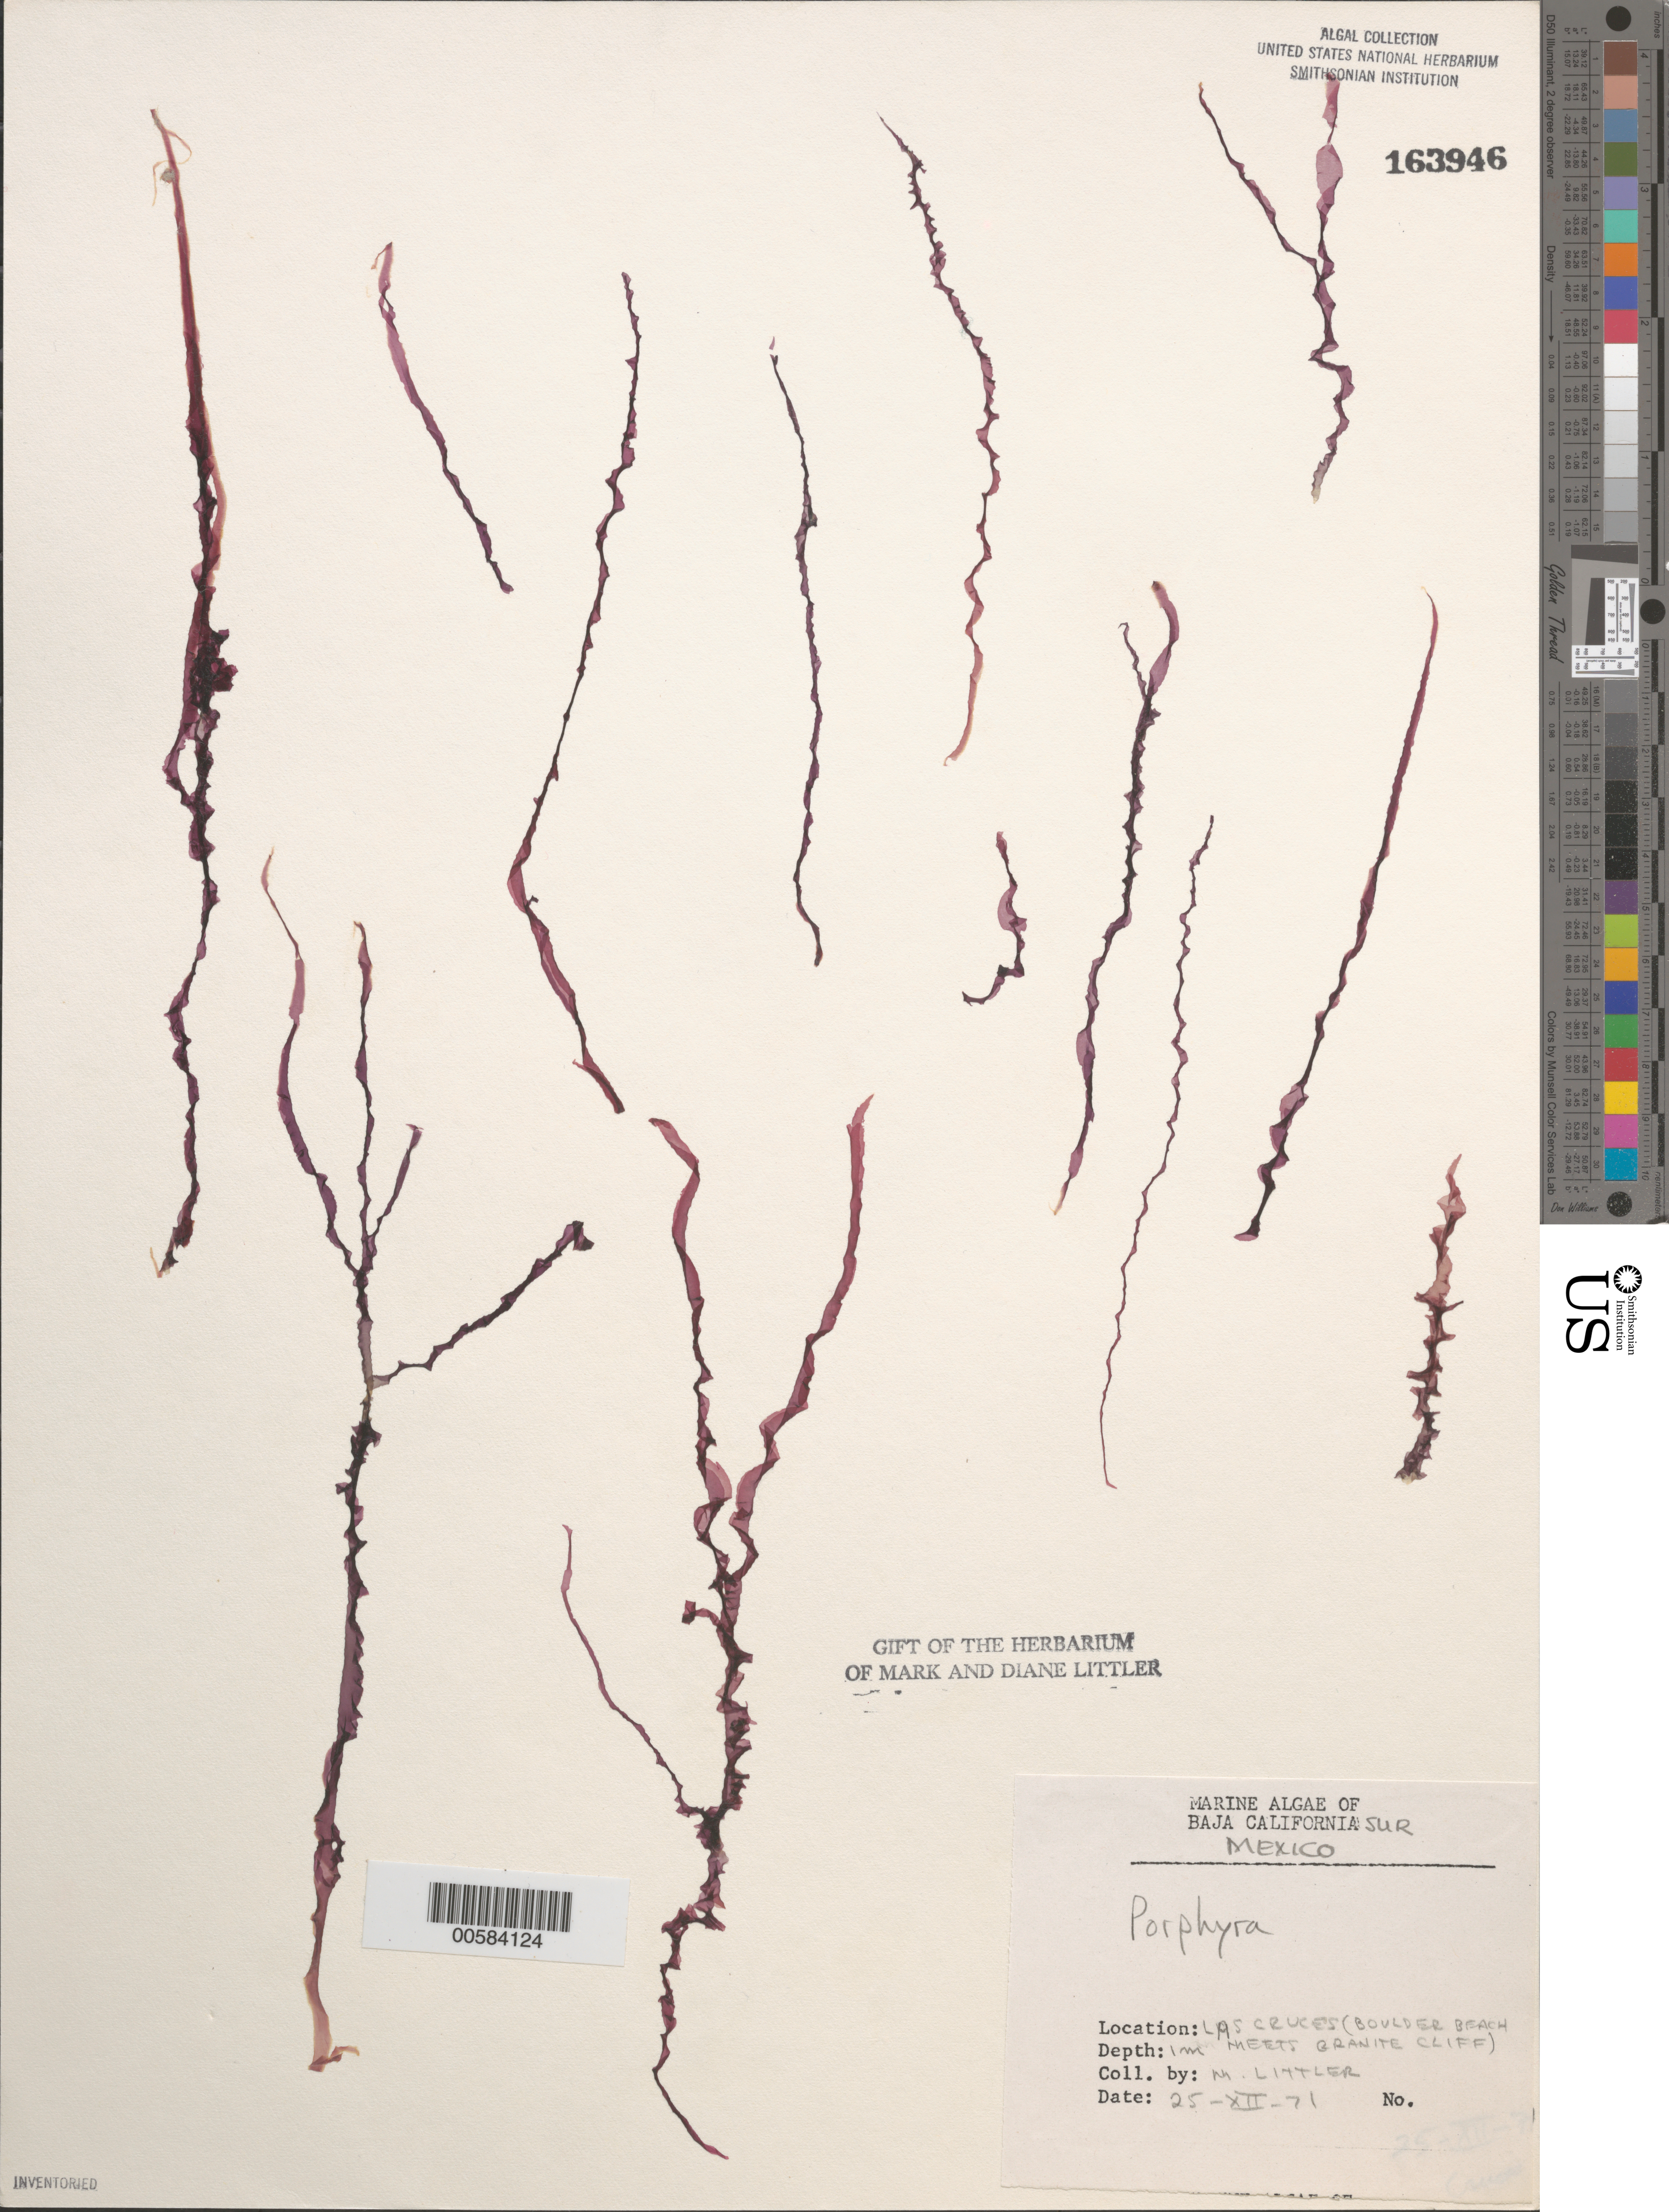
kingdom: Plantae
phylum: Rhodophyta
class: Bangiophyceae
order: Bangiales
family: Bangiaceae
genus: Porphyra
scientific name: Porphyra sp.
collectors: M. M. Littler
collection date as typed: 25 Dec 1971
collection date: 1971-12-25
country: Mexico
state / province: Baja California Sur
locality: Las Cruces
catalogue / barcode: US 163946